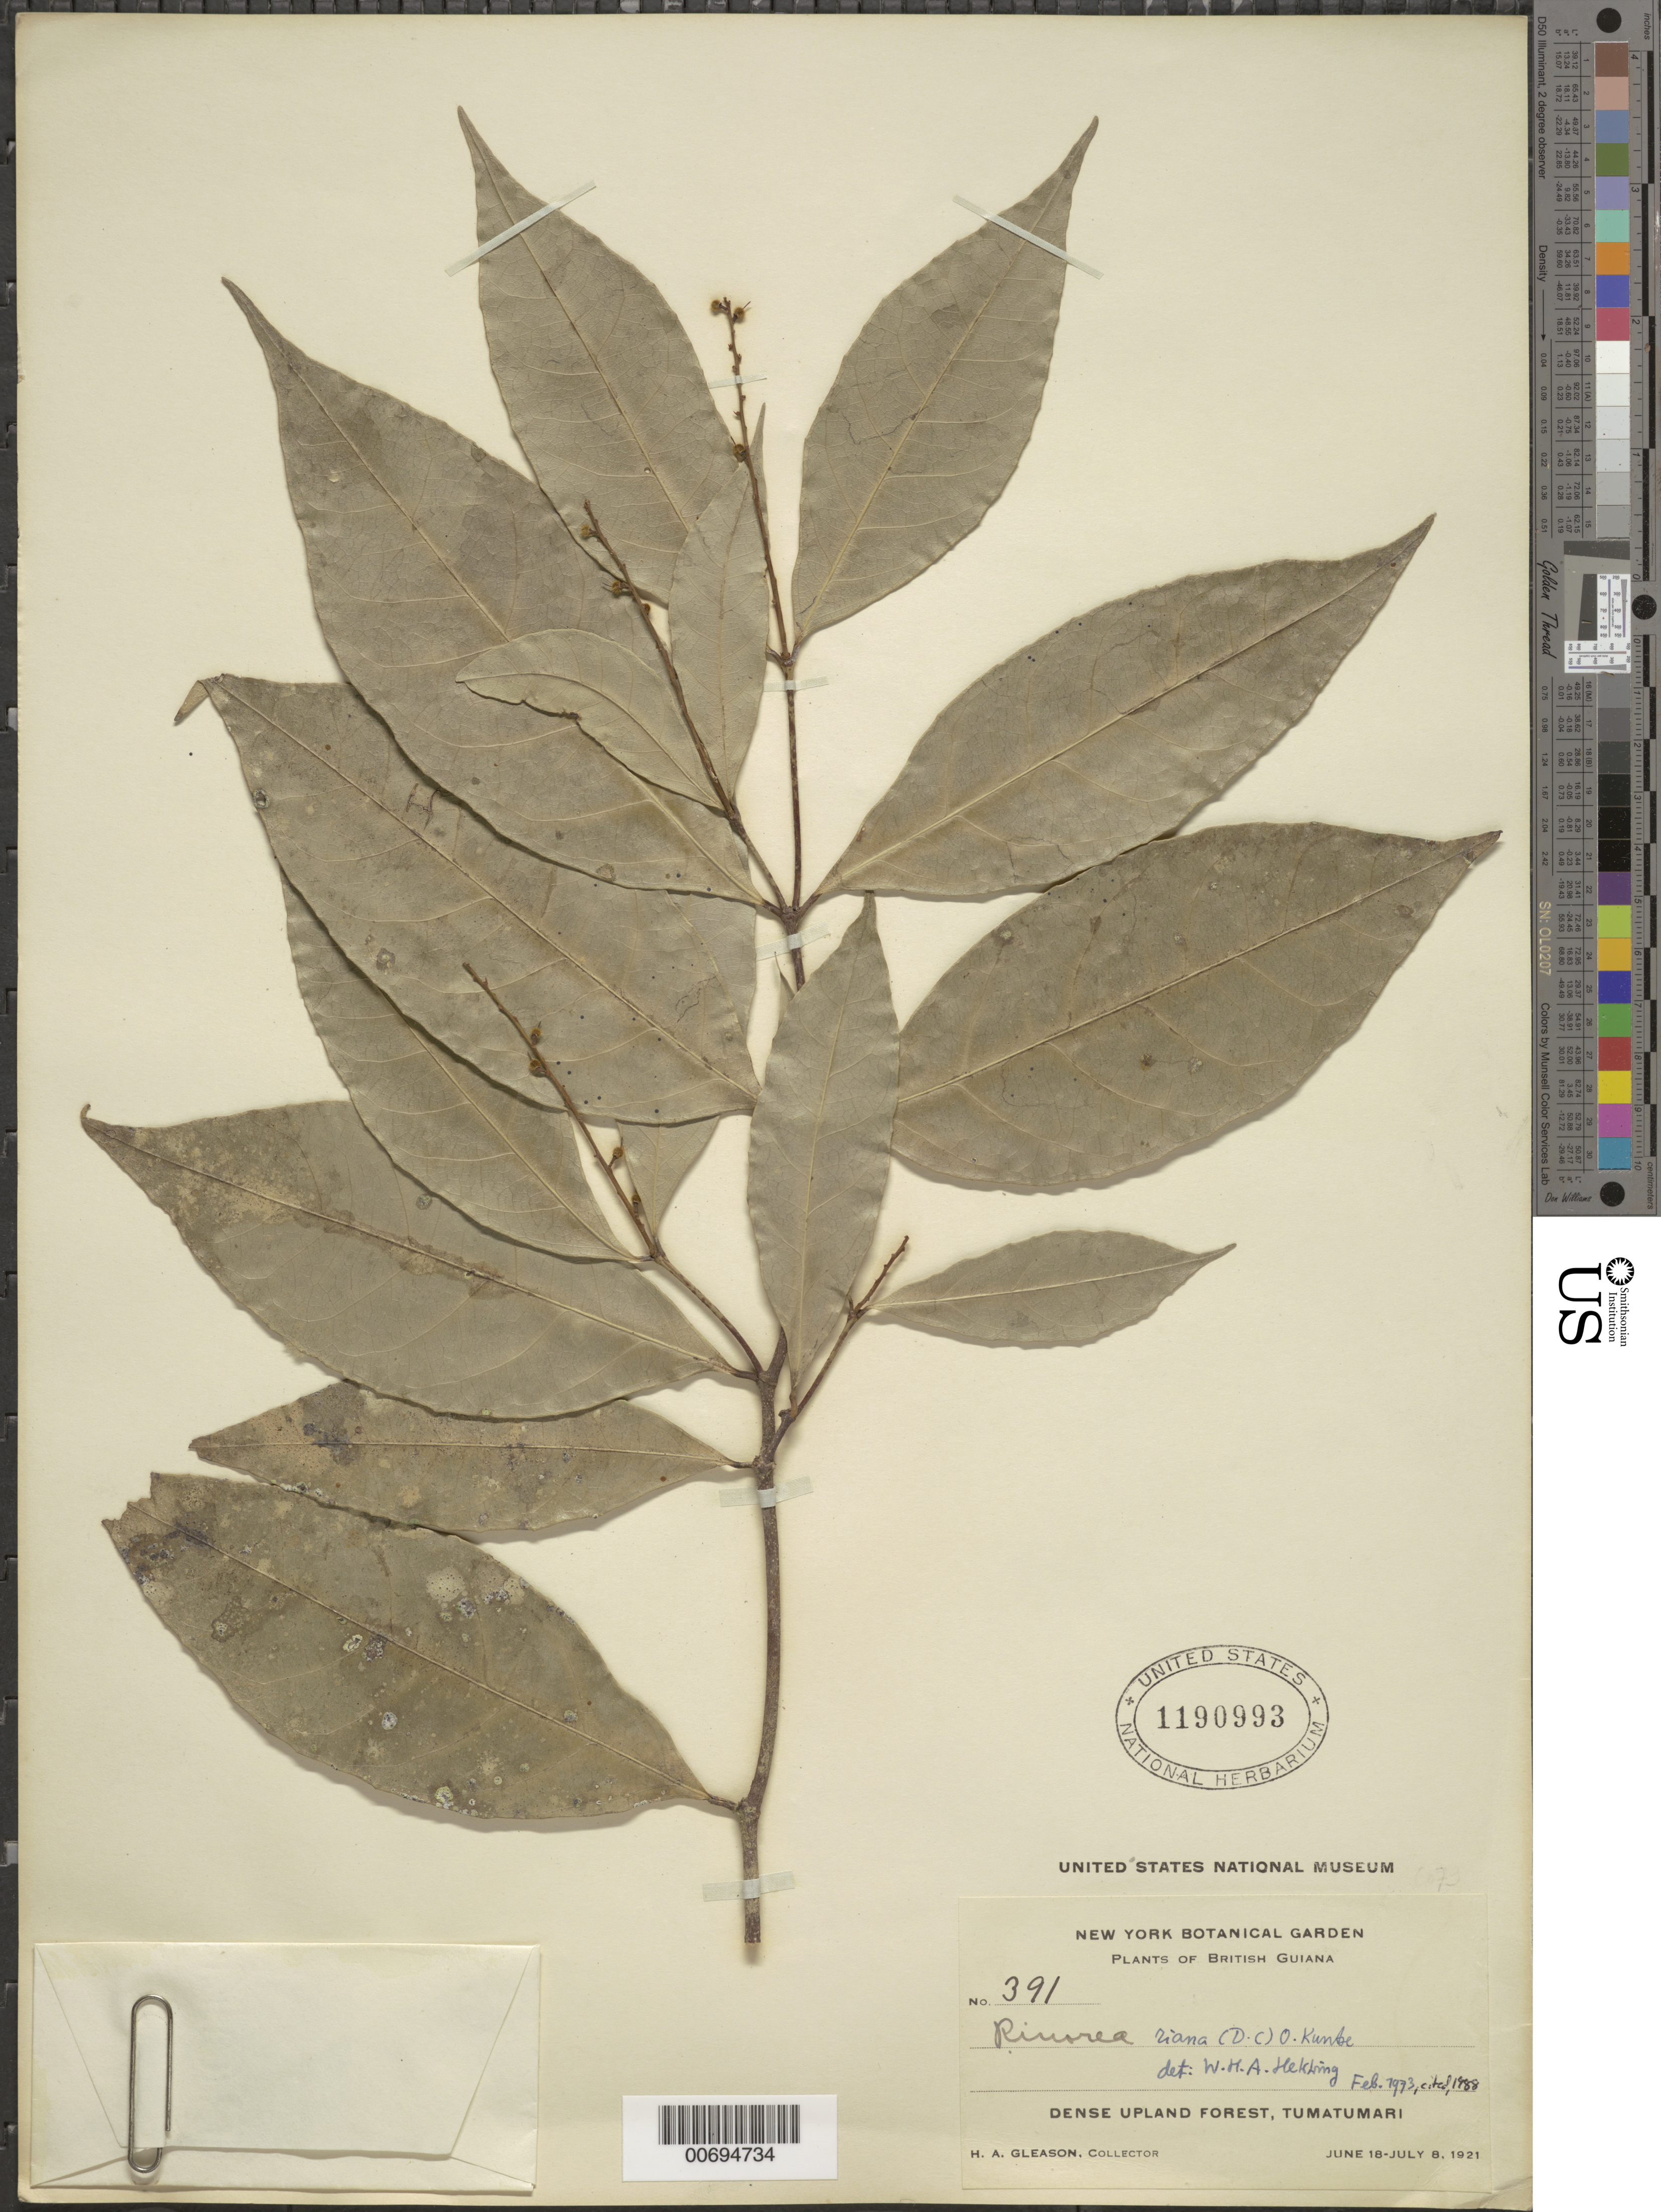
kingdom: Plantae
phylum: Tracheophyta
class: Magnoliopsida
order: Malpighiales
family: Violaceae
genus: Rinorea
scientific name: Rinorea riana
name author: Kuntze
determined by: Hekking, W. H. A.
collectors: H. A. Gleason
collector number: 391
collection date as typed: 18-Jun-21 to 8-Jul-21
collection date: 1921-06-18/1921-07-08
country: Guyana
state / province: Potaro-Siparuni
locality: Tumatumari Village, Potaro R.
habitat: Dense upland forest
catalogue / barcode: US 1190993